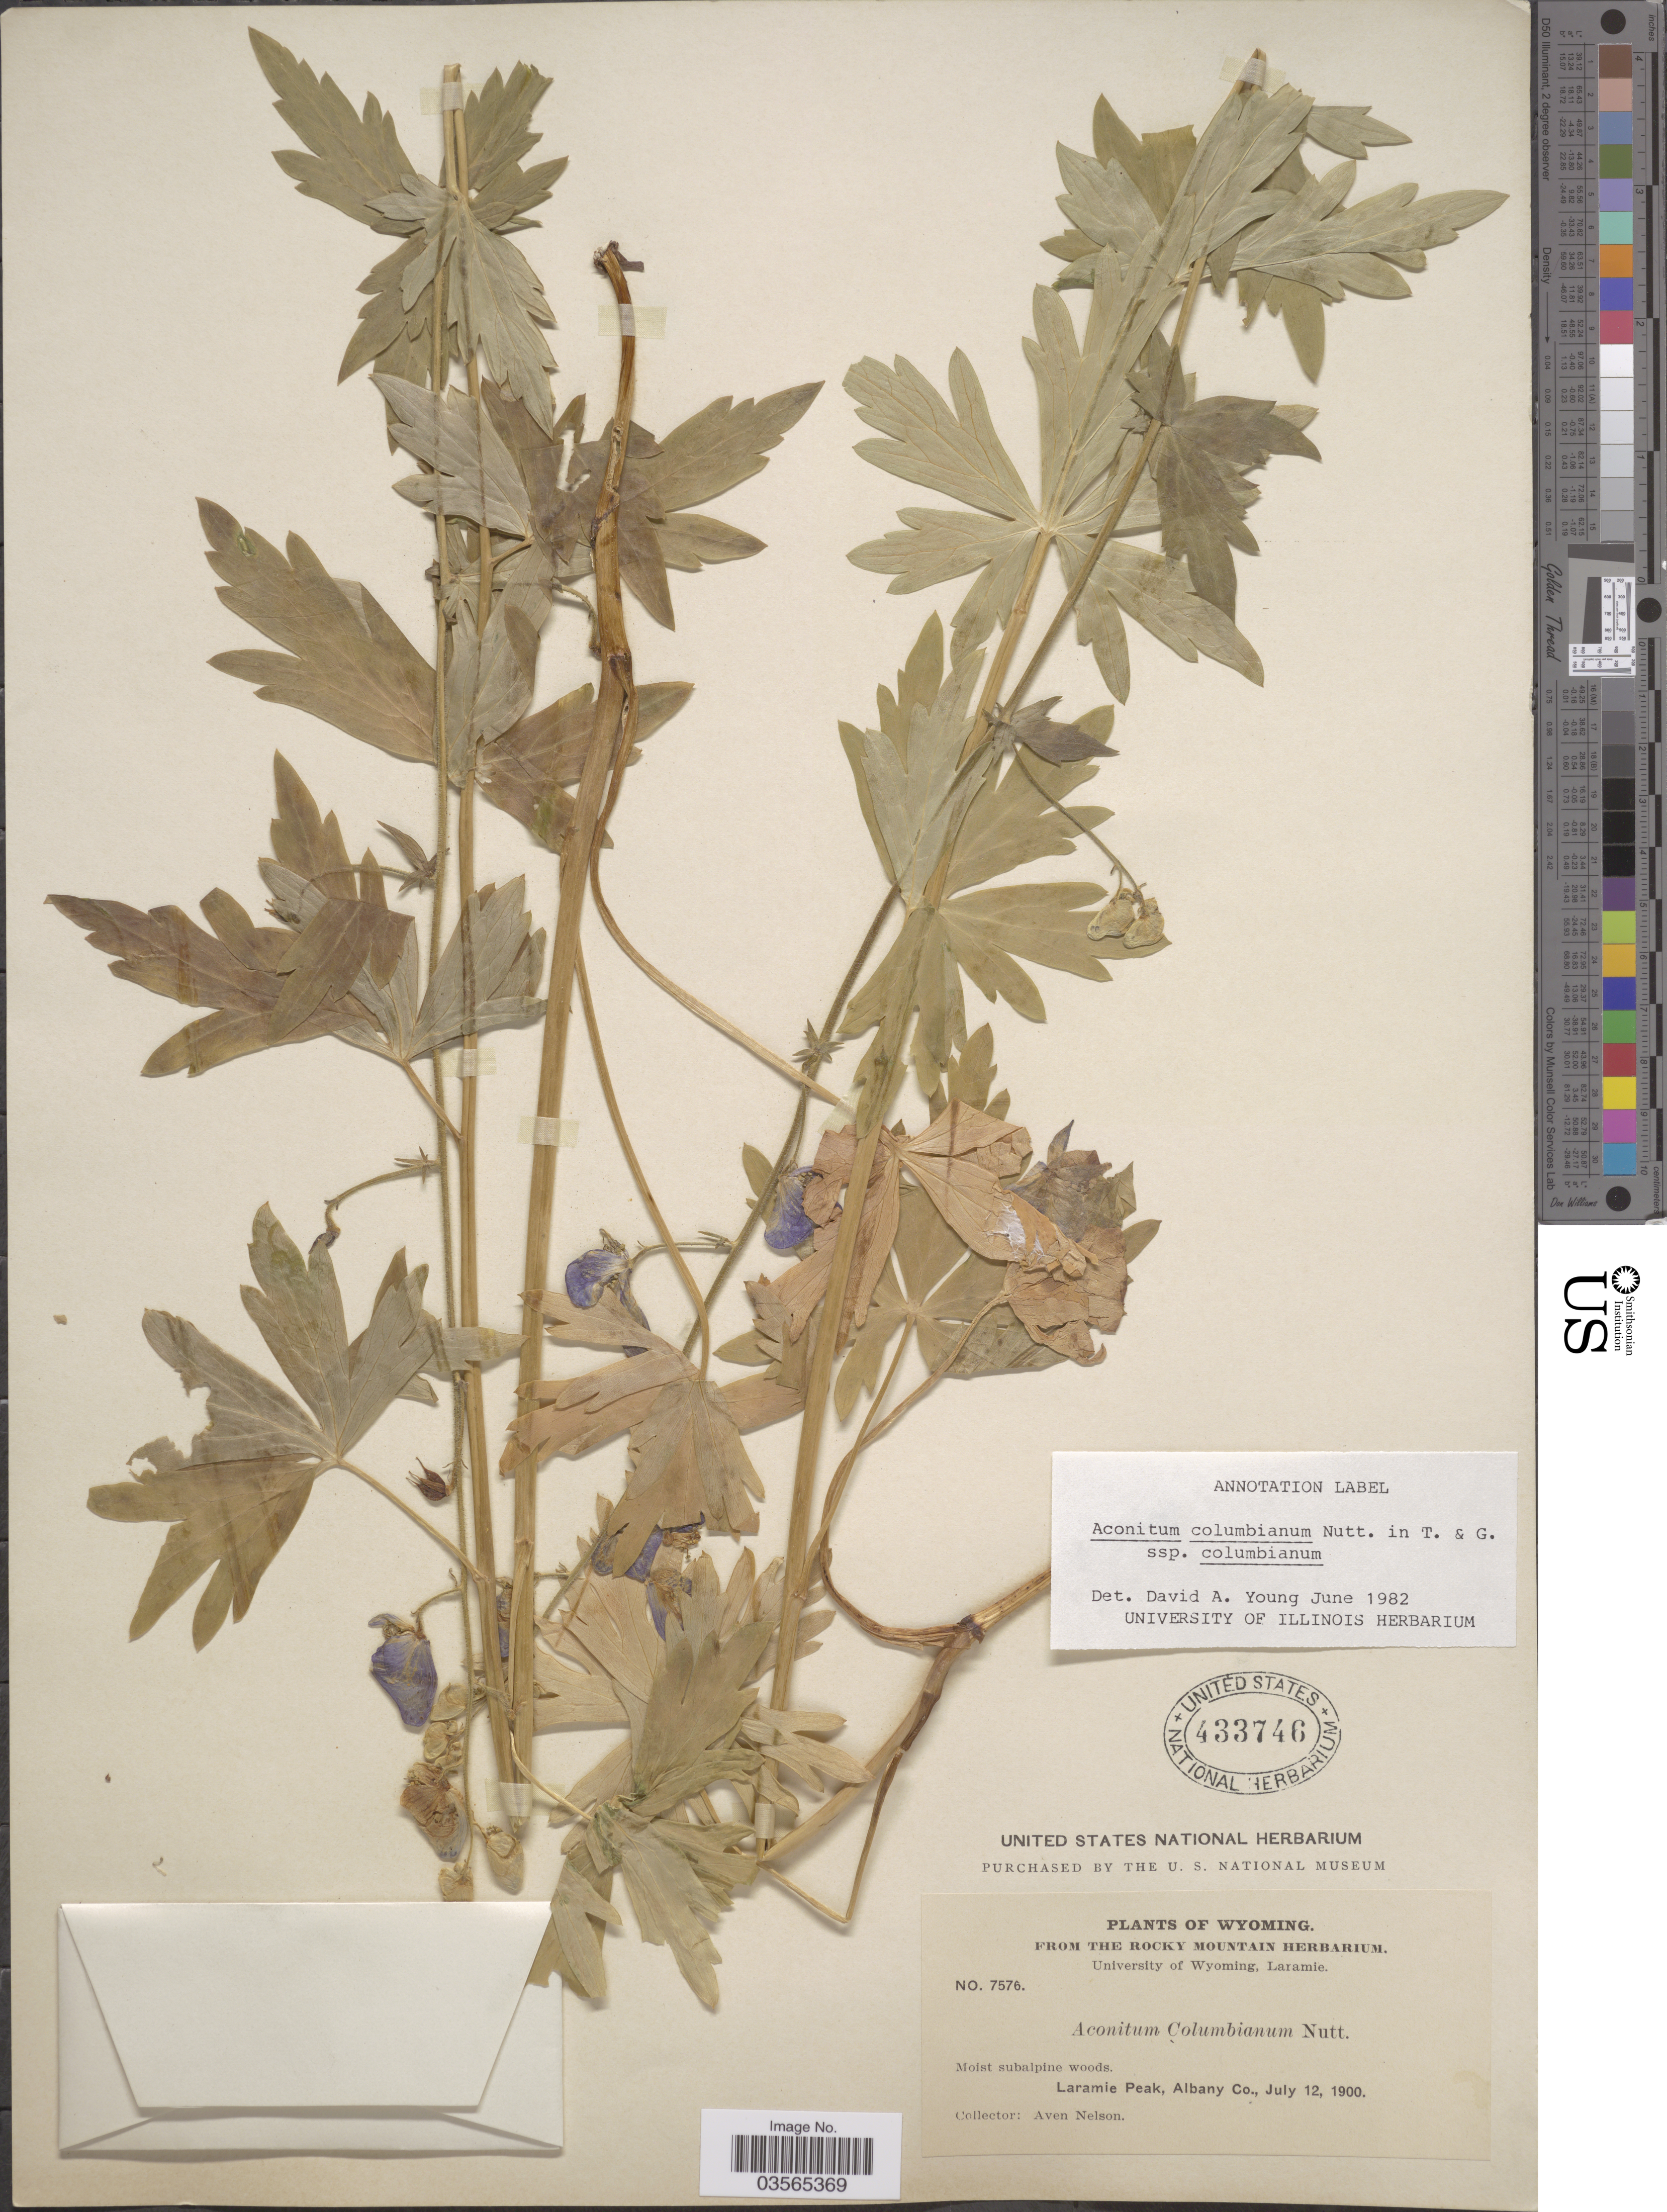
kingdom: Plantae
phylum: Tracheophyta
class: Magnoliopsida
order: Ranunculales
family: Ranunculaceae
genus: Aconitum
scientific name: Aconitum columbianum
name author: Nutt.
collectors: A. Nelson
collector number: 7576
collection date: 1900-07-12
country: United States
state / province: Wyoming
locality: Laramie Peak, Albany Co.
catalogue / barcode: US 433746